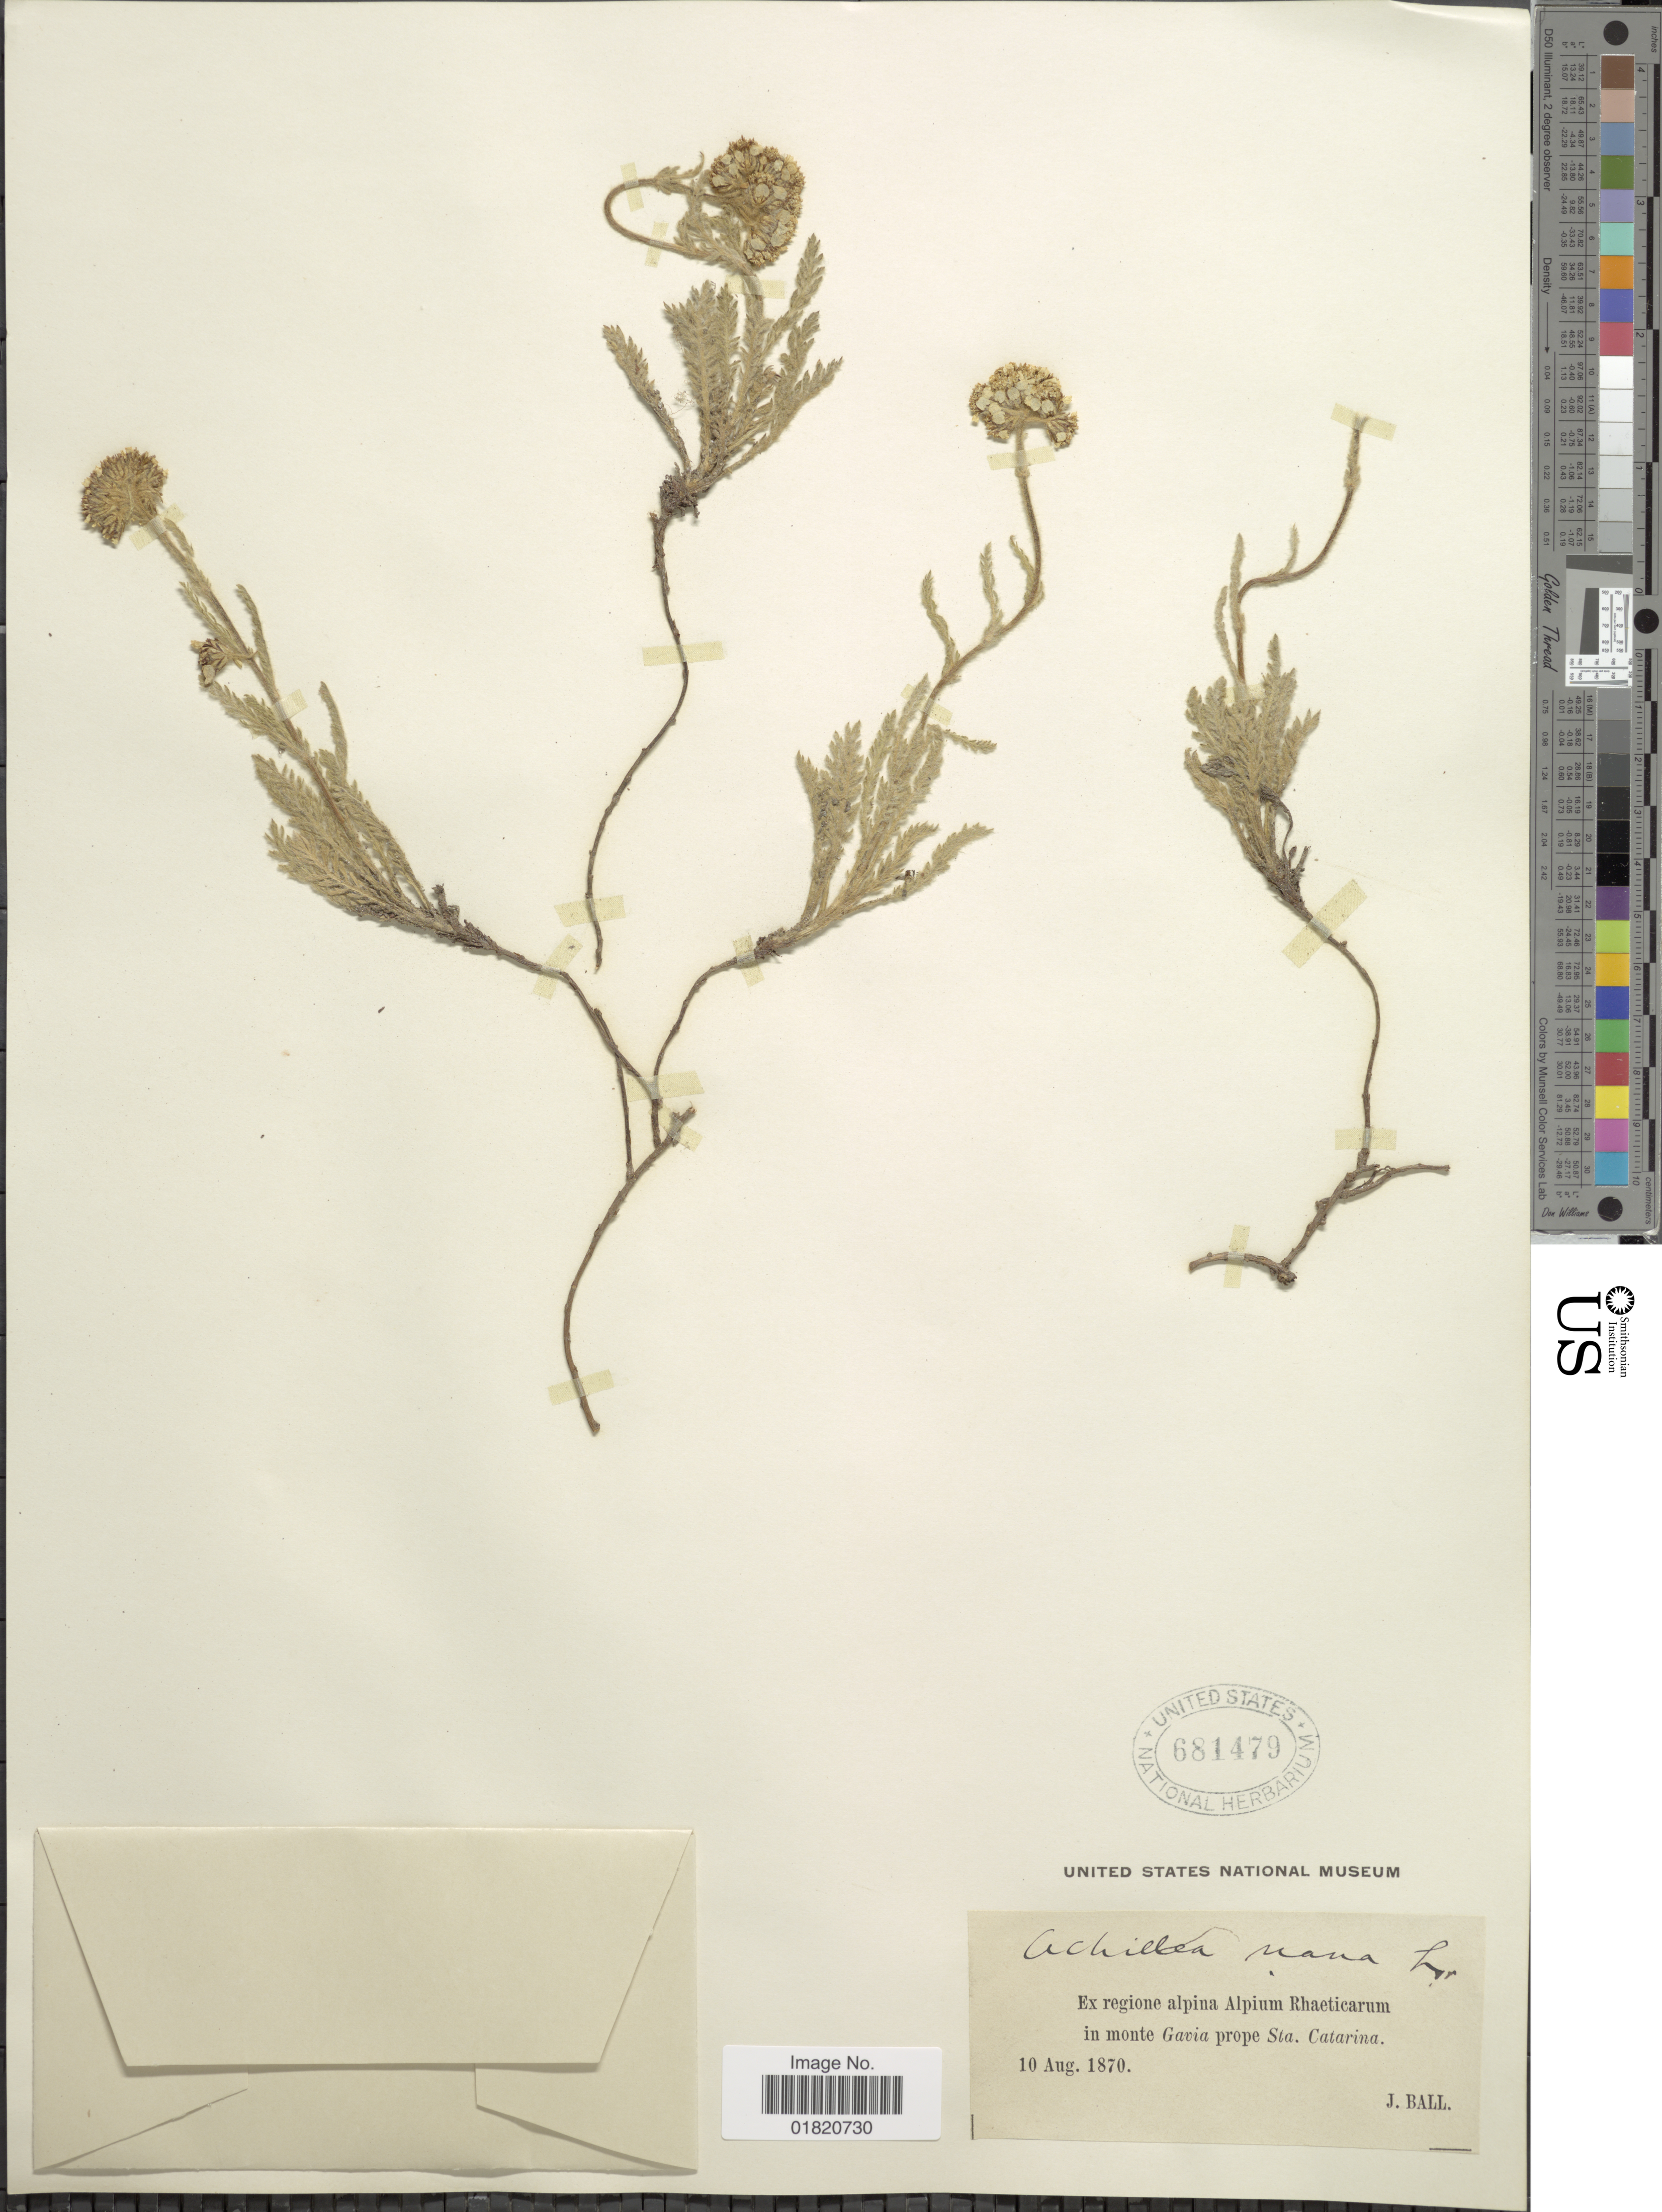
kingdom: Plantae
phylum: Tracheophyta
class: Magnoliopsida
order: Asterales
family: Asteraceae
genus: Achillea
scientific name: Achillea nana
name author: L.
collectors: J. Ball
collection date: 1870-08-10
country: Italy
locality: Ex regione alpina Alpium Rhaeticarum in monte Gavia prope Sta. Catarina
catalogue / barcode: US 681479